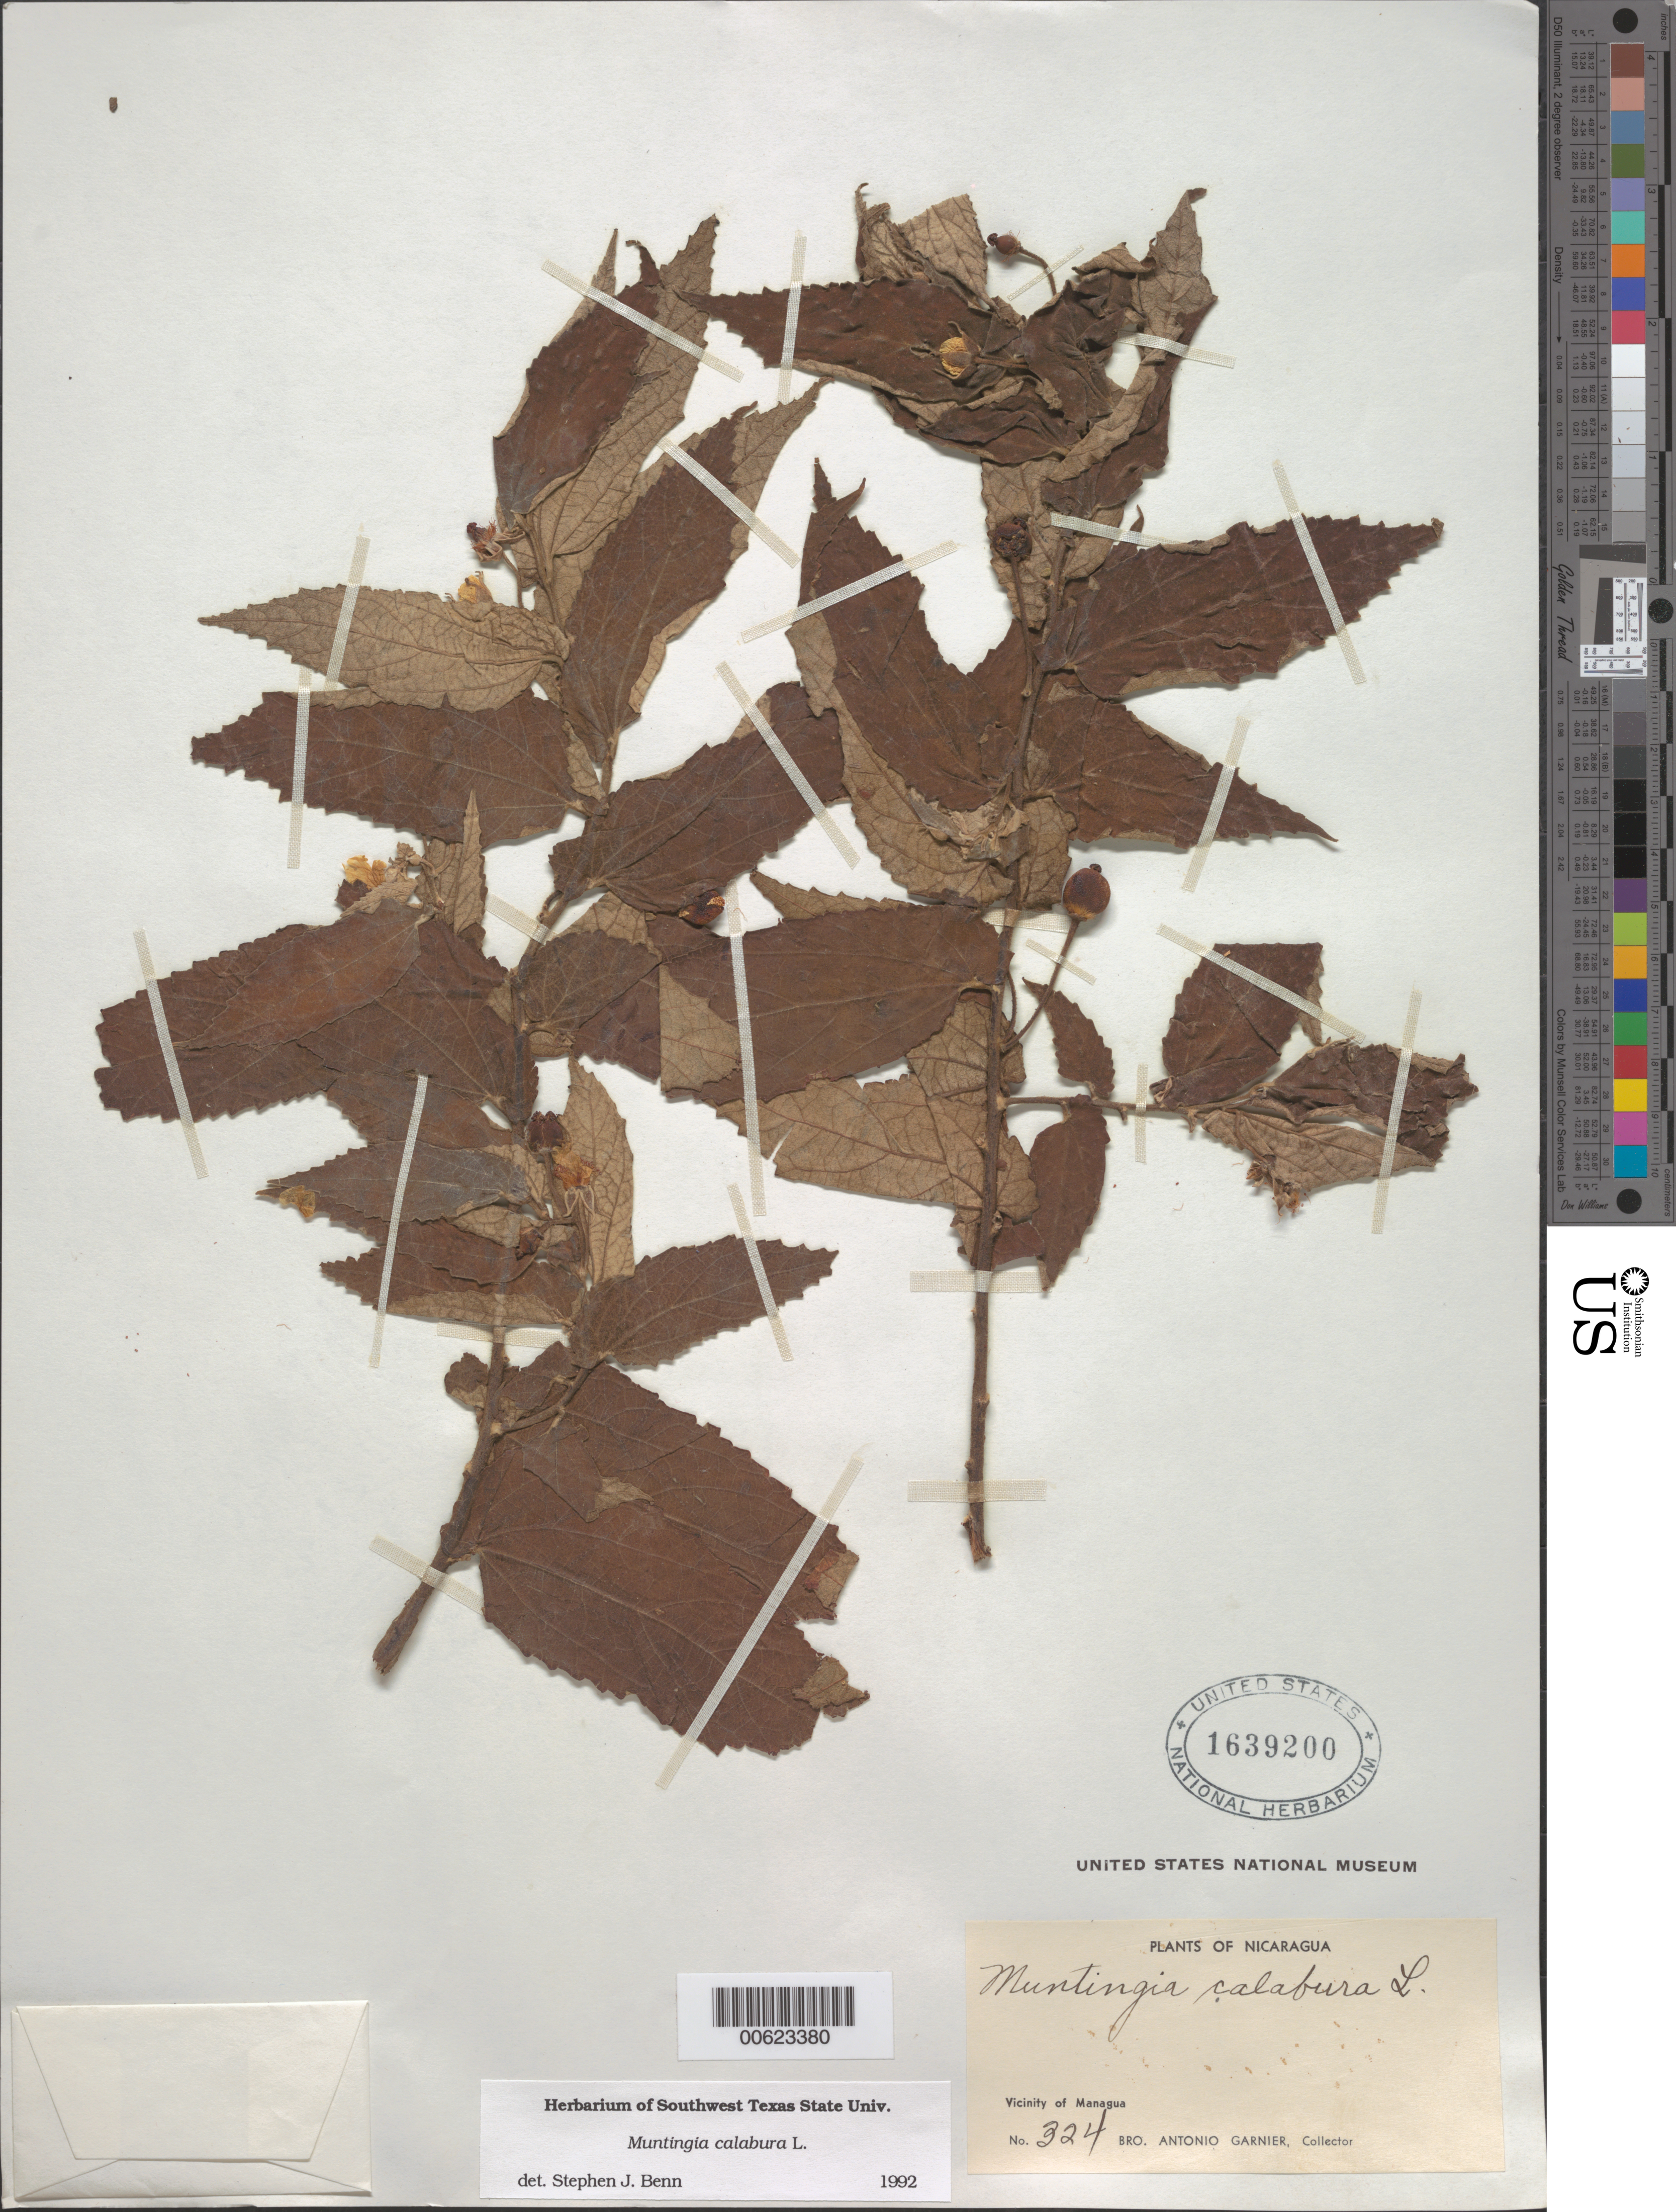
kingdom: Plantae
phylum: Tracheophyta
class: Magnoliopsida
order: Malvales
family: Muntingiaceae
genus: Muntingia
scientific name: Muntingia calabura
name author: L.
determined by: Benn, S. J.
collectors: Bro. A. Garnier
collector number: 324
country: Nicaragua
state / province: Managua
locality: Vicinity of Managua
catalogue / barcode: US 1639200